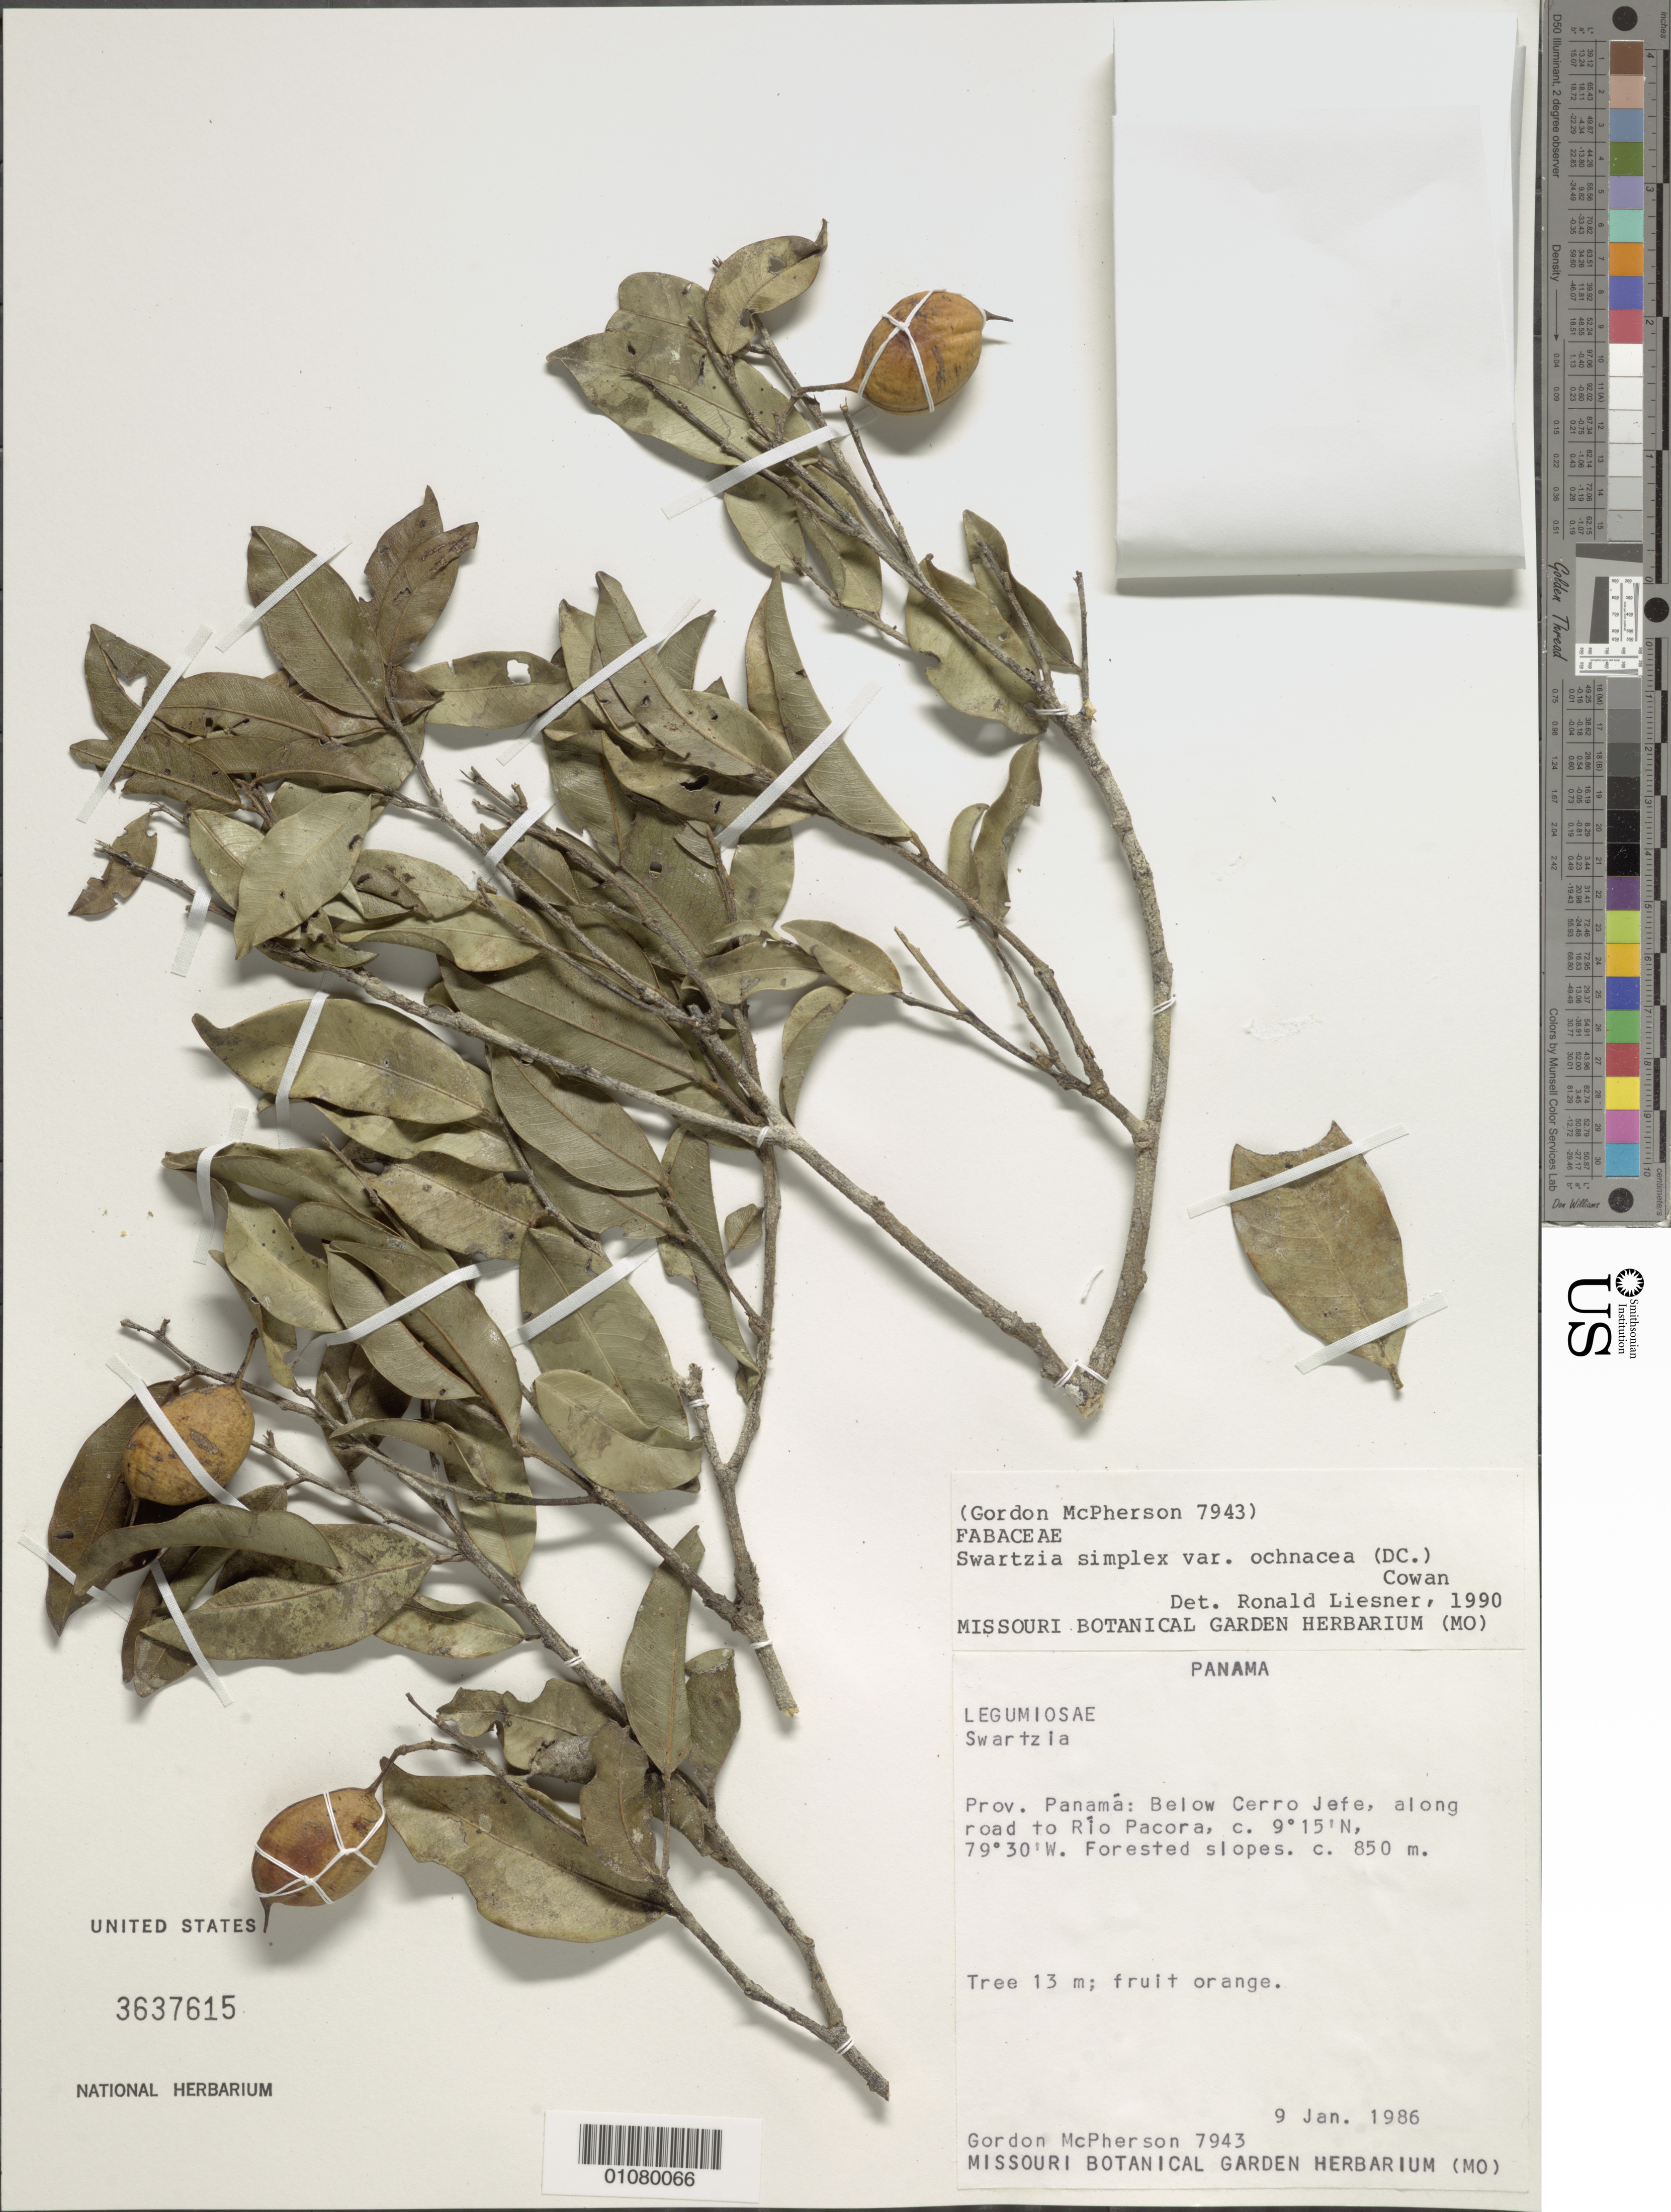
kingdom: Plantae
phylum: Tracheophyta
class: Magnoliopsida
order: Fabales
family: Fabaceae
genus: Swartzia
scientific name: Swartzia simplex var. ochnacea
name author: (DC.) R.S. Cowan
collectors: G. D. McPherson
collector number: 7943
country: Panama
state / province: Panamá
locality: Below Cerro AJefe, along road to Rio Pacora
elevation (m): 850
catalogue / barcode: US 3637615